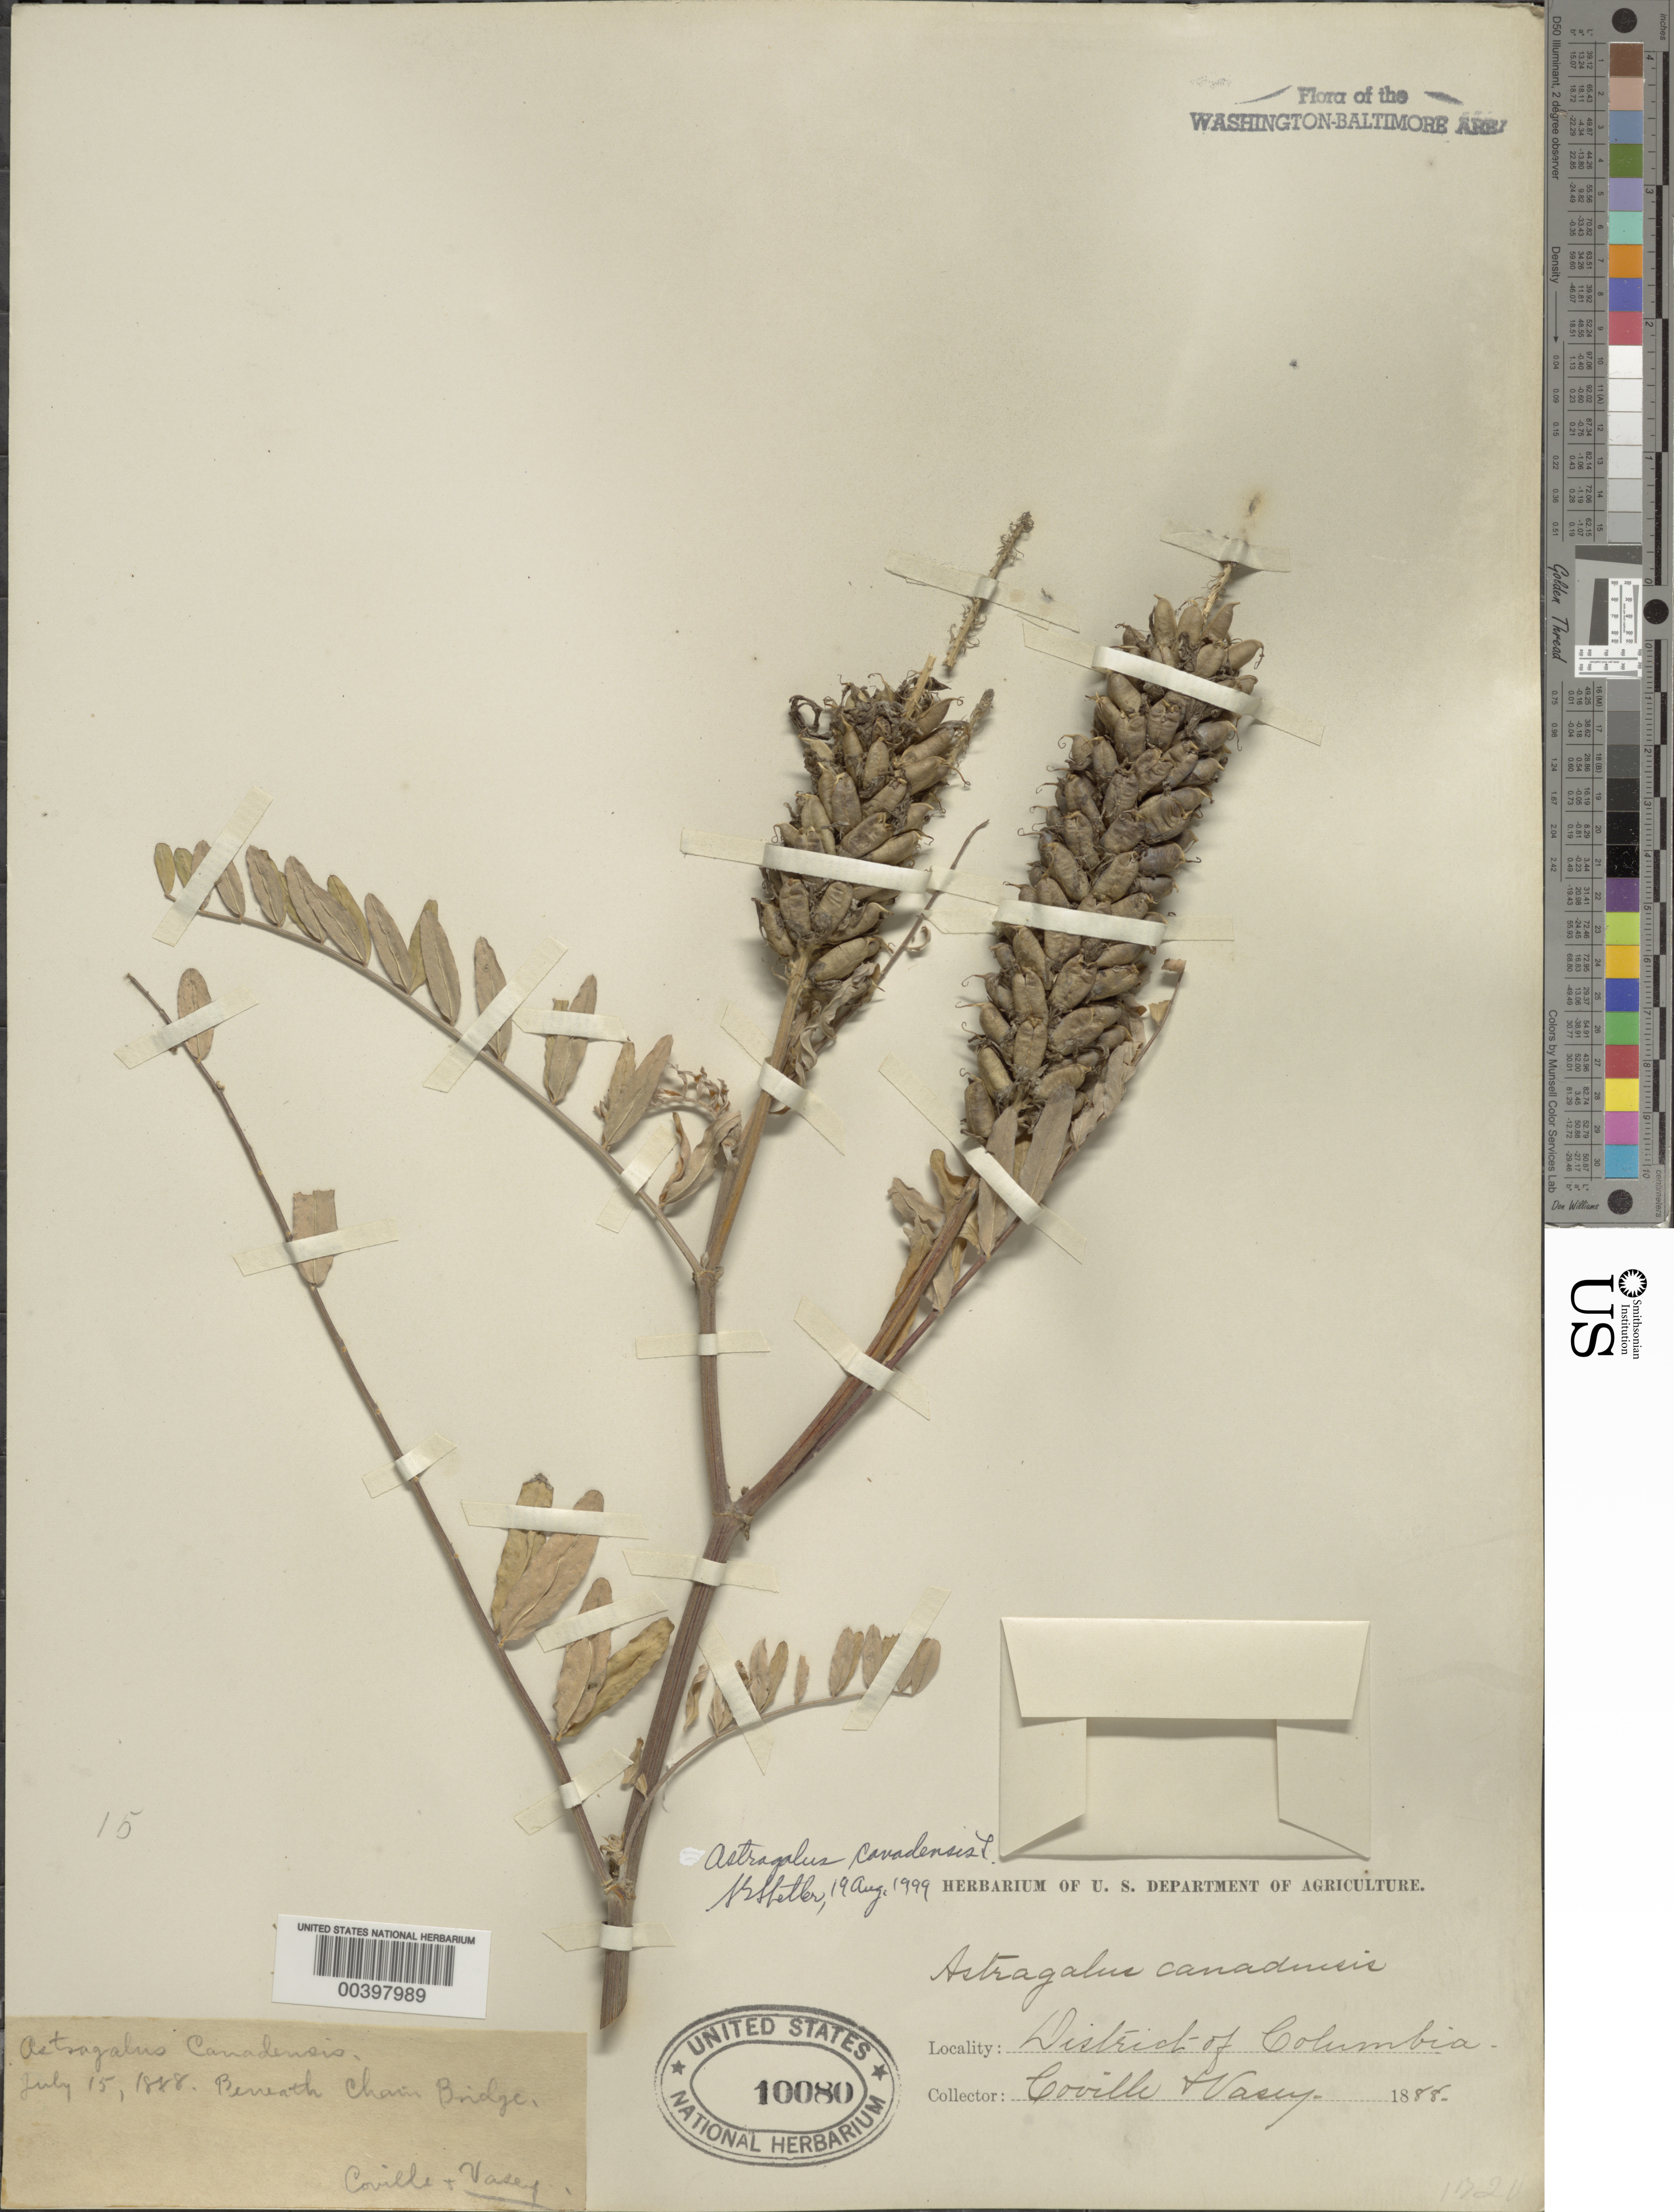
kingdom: Plantae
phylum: Tracheophyta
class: Magnoliopsida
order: Fabales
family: Fabaceae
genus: Astragalus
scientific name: Astragalus canadensis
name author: L.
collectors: F. V. Coville & G. R. Vasey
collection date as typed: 15 Jul 1888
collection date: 1888-07-15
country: United States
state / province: District of Columbia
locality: Below Chain Bridge C. and O. Canal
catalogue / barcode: US 10080